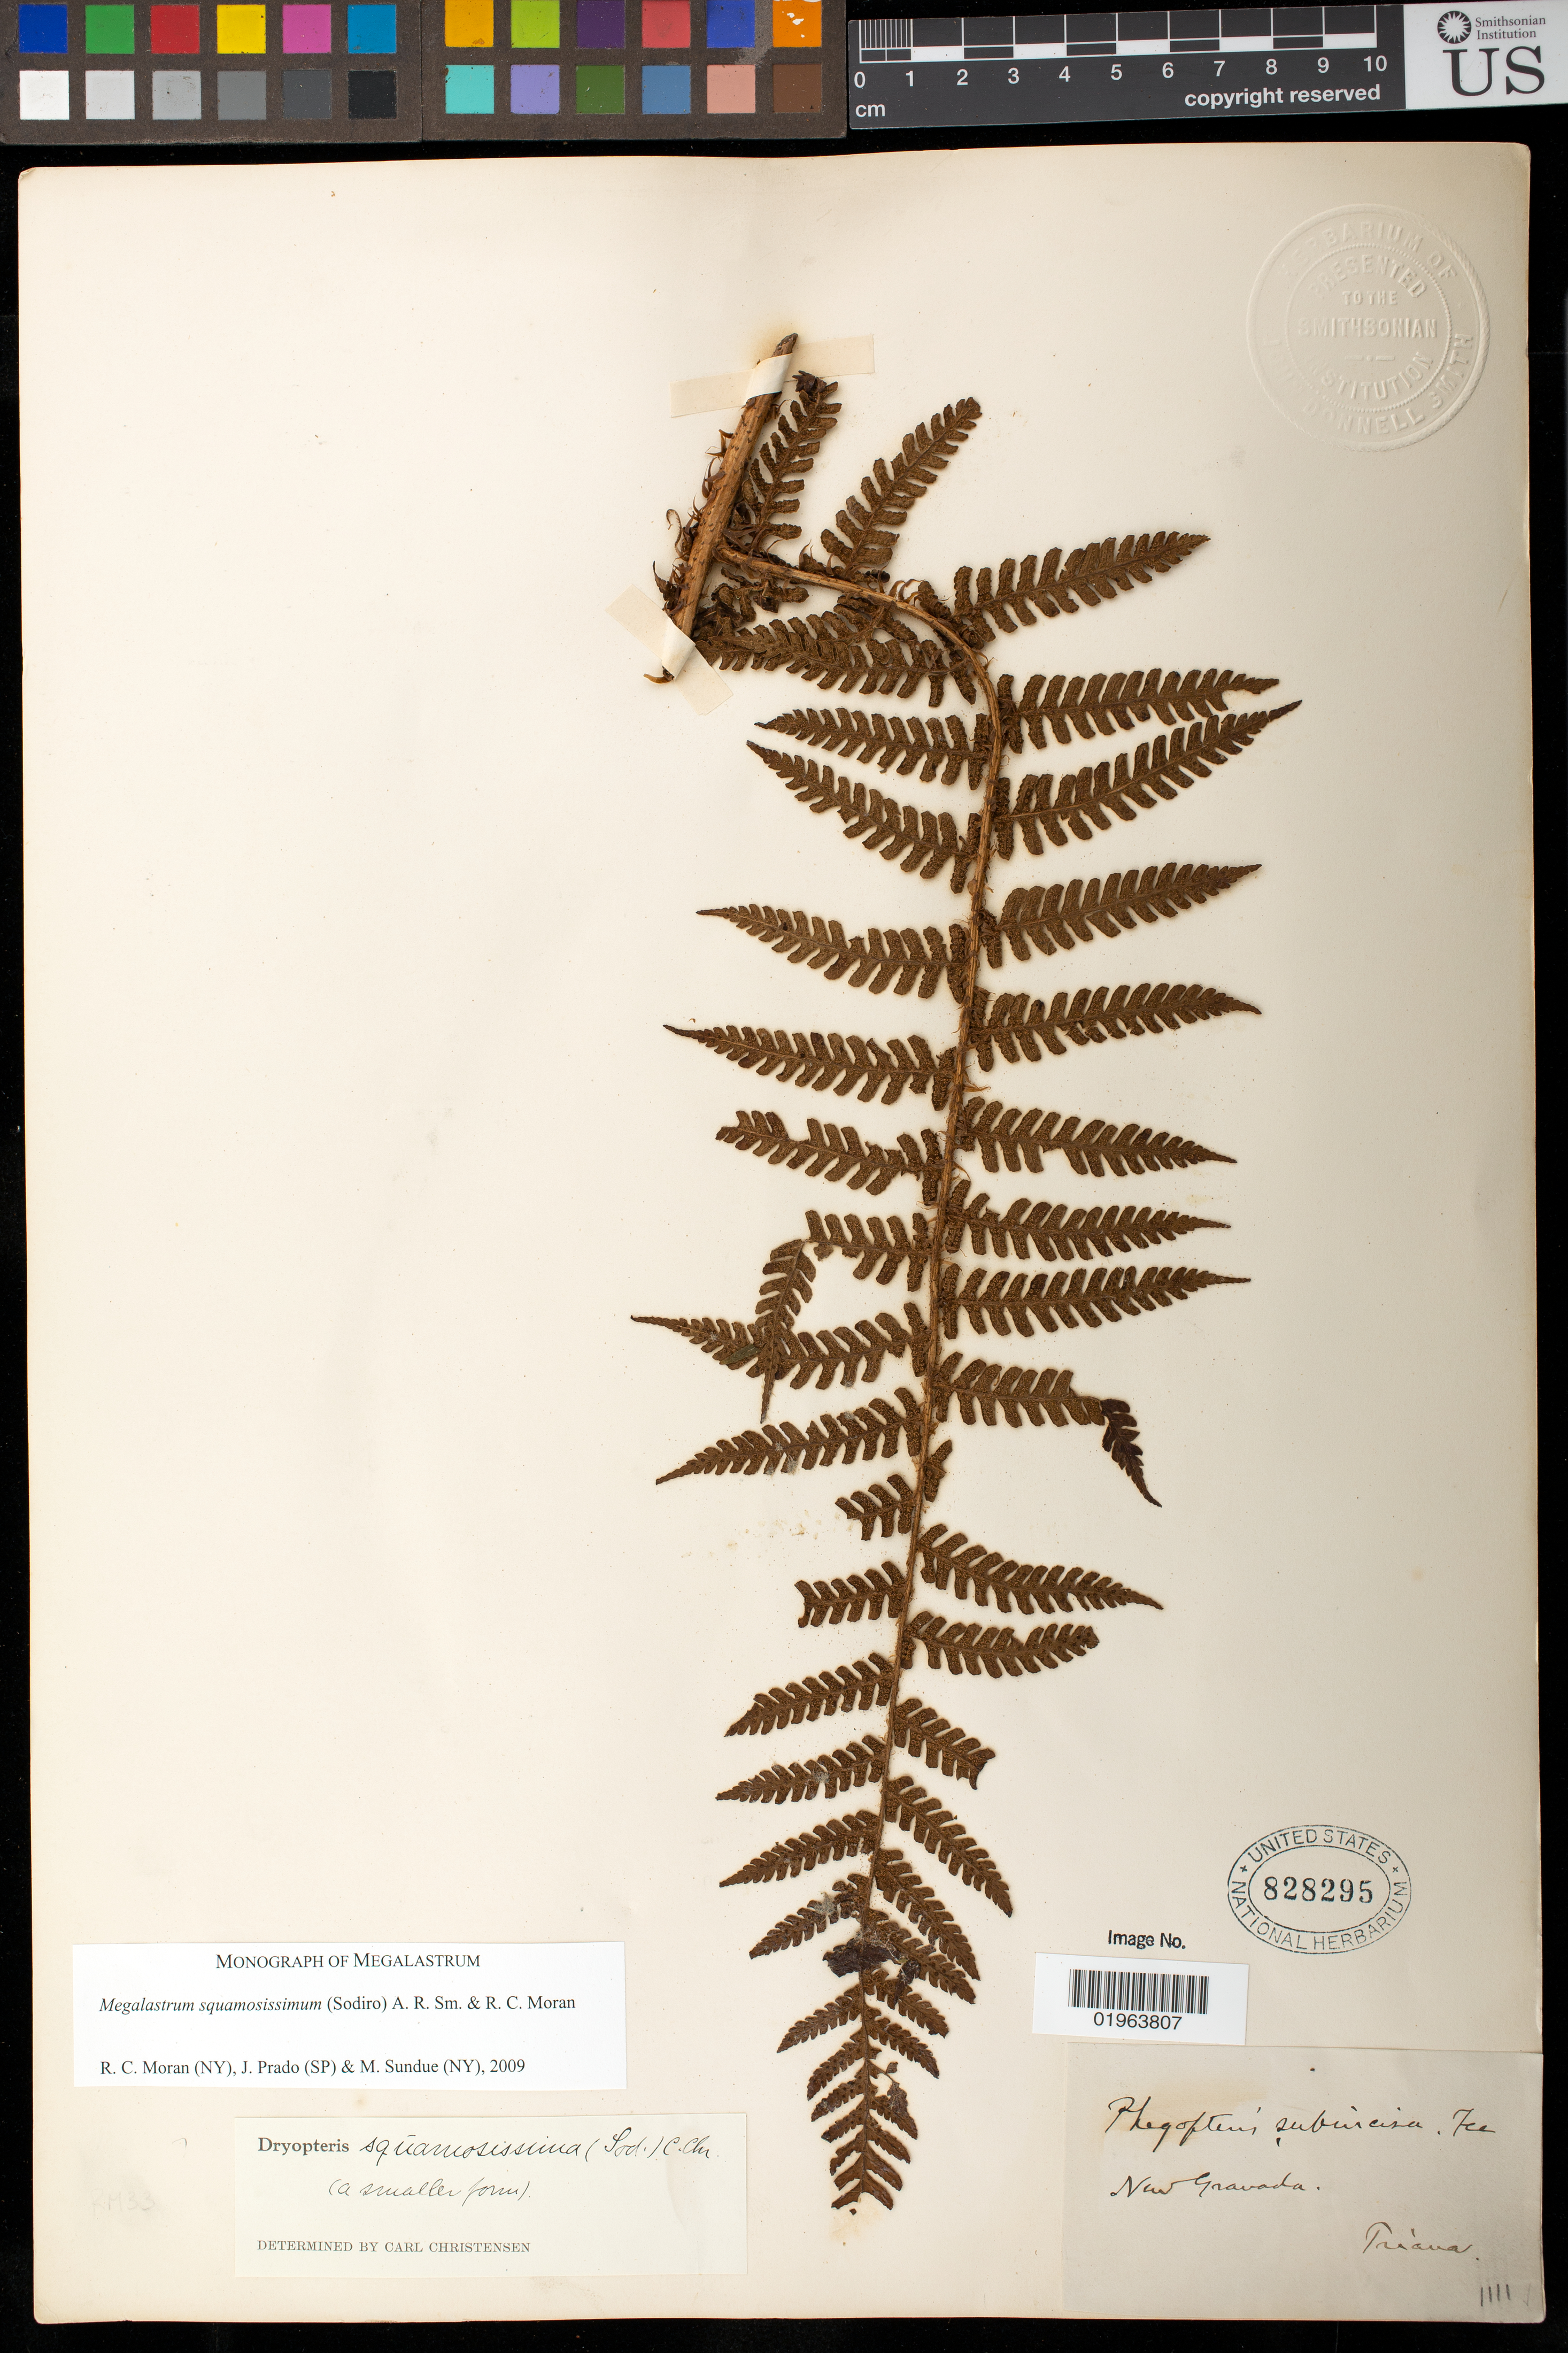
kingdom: Plantae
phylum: Tracheophyta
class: Polypodiopsida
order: Polypodiales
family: Dryopteridaceae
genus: Megalastrum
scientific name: Megalastrum squamosissimum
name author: (Sodiro) A.R. Sm. & R.C. Moran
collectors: J. J. Triana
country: Colombia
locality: N. Grenada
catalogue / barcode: US 282295